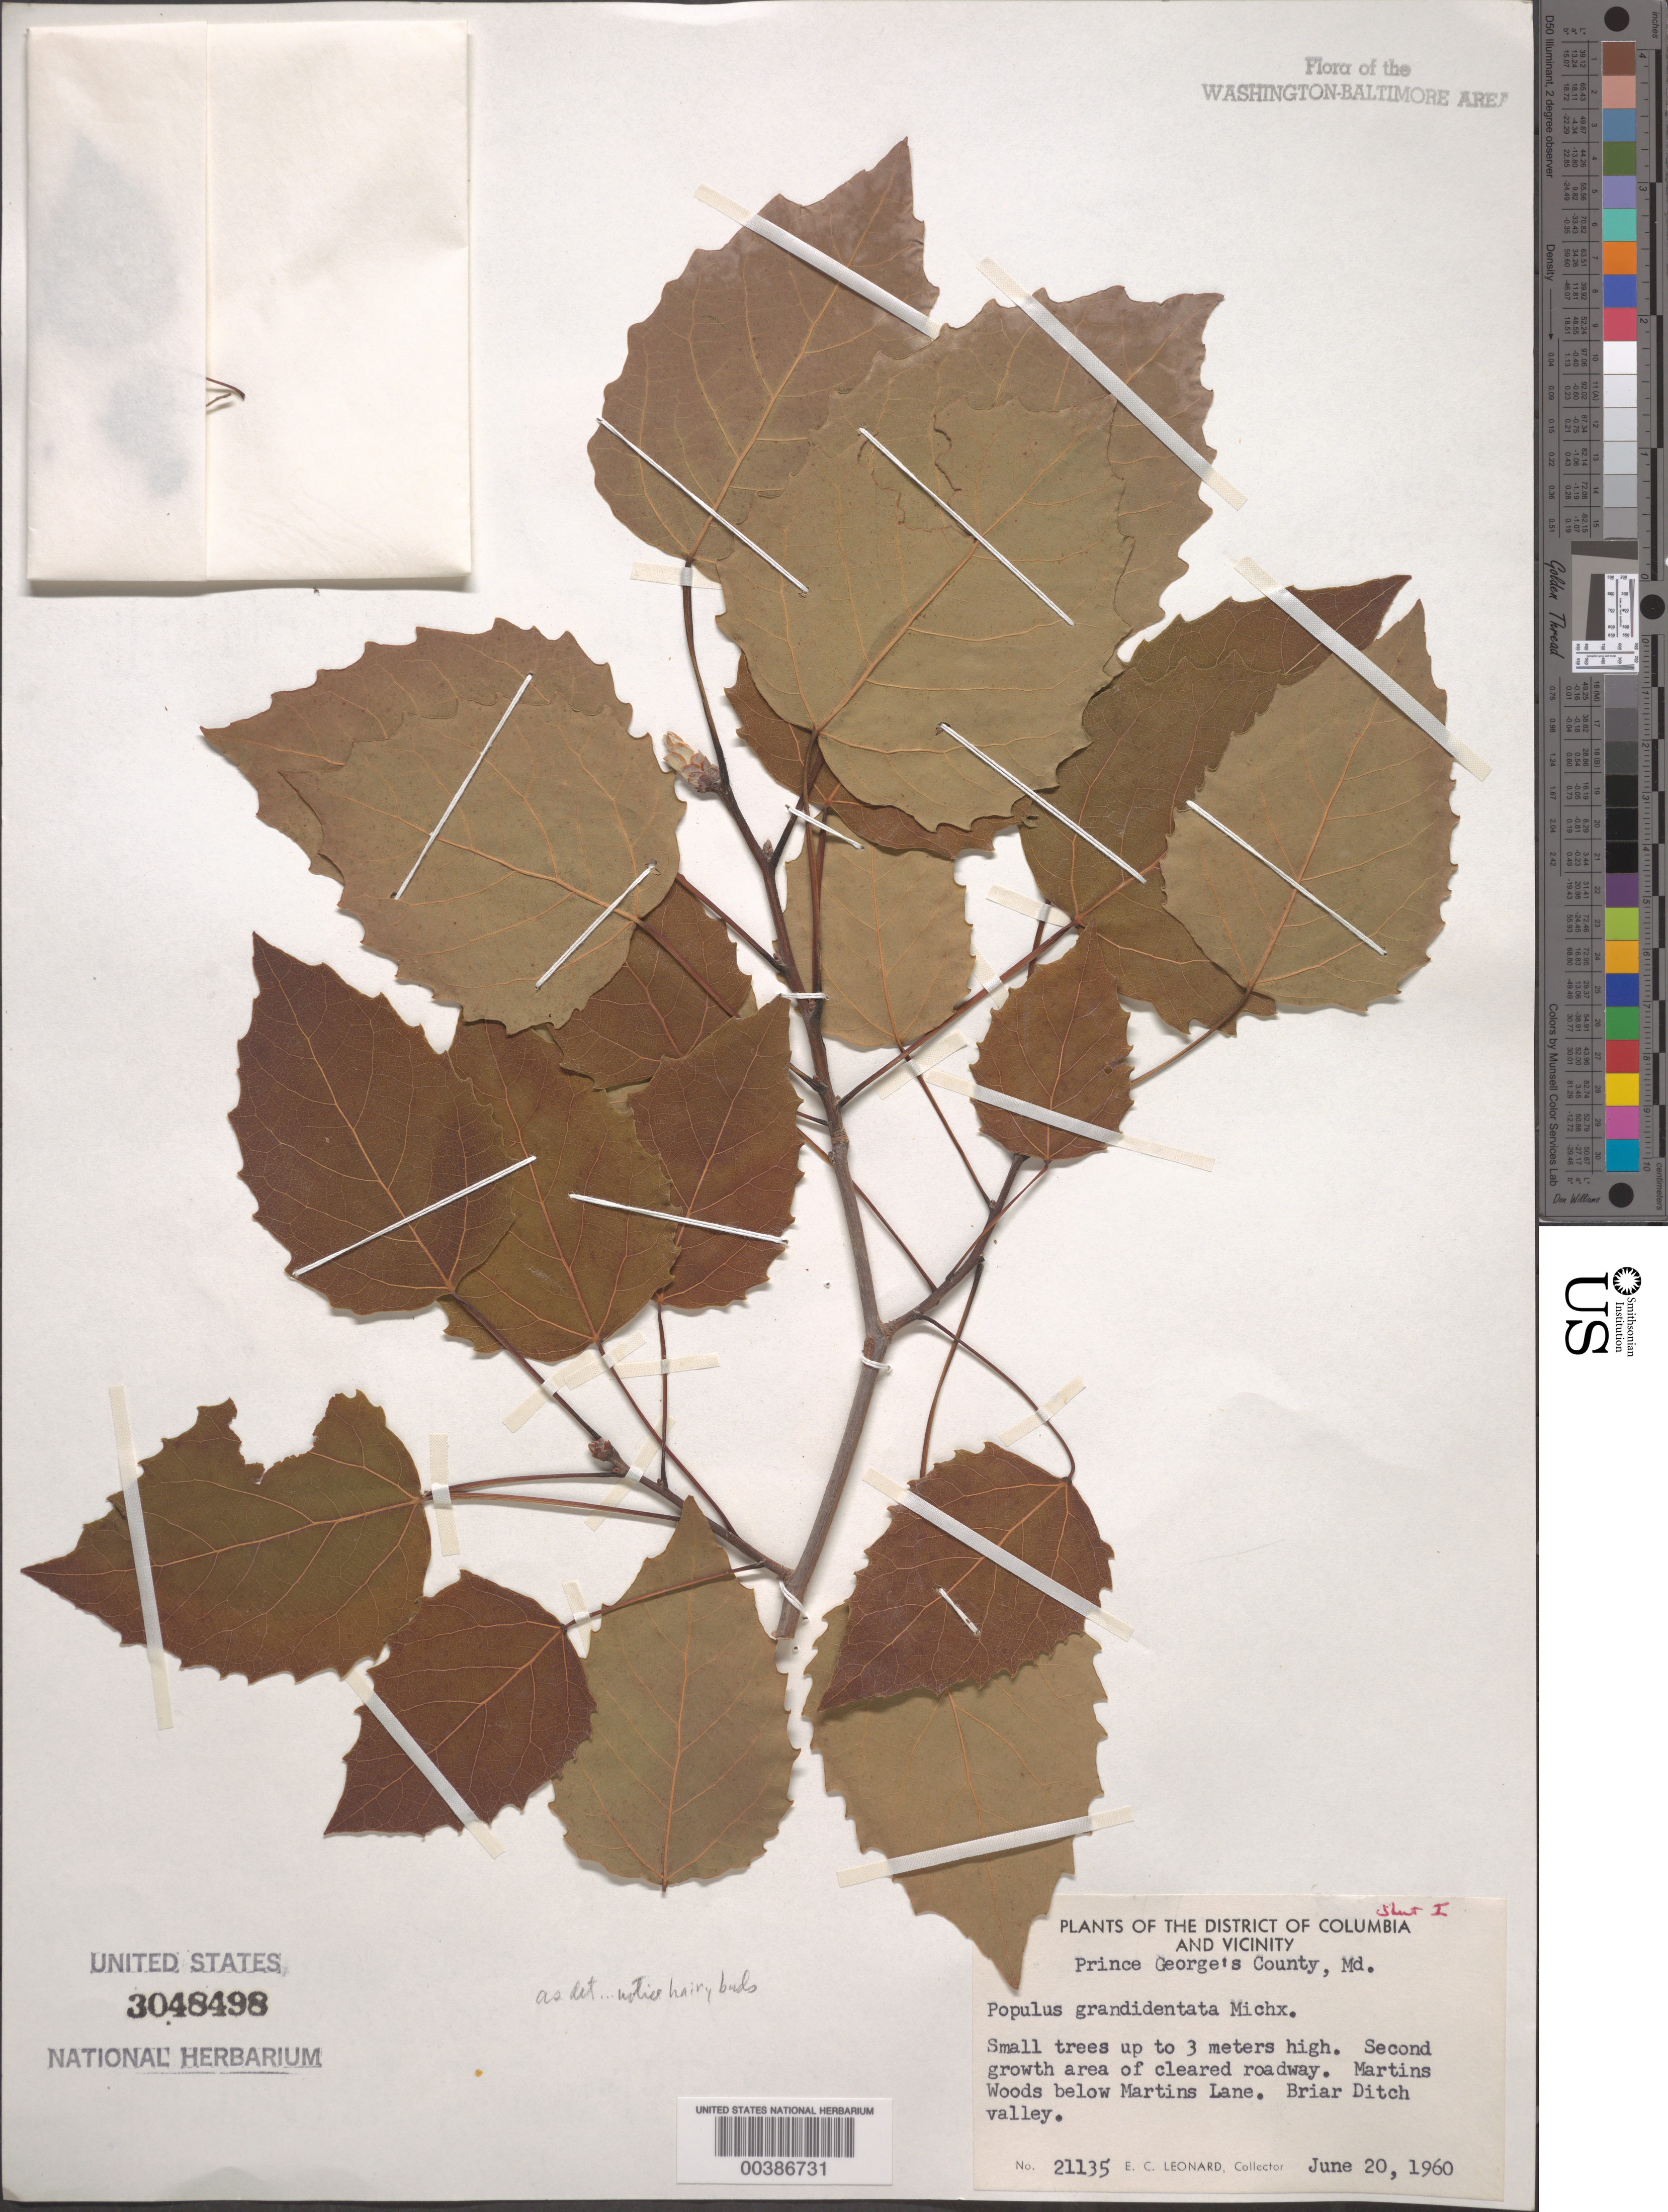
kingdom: Plantae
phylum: Tracheophyta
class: Magnoliopsida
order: Malpighiales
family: Salicaceae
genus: Populus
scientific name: Populus grandidentata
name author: Michx.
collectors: E. C. Leonard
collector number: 21135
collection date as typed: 20 Jun 1960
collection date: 1960-06-20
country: United States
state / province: Maryland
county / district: Prince George's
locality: Martins Woods, below Martins Lane, Briar Ditch Valley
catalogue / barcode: US 3048498